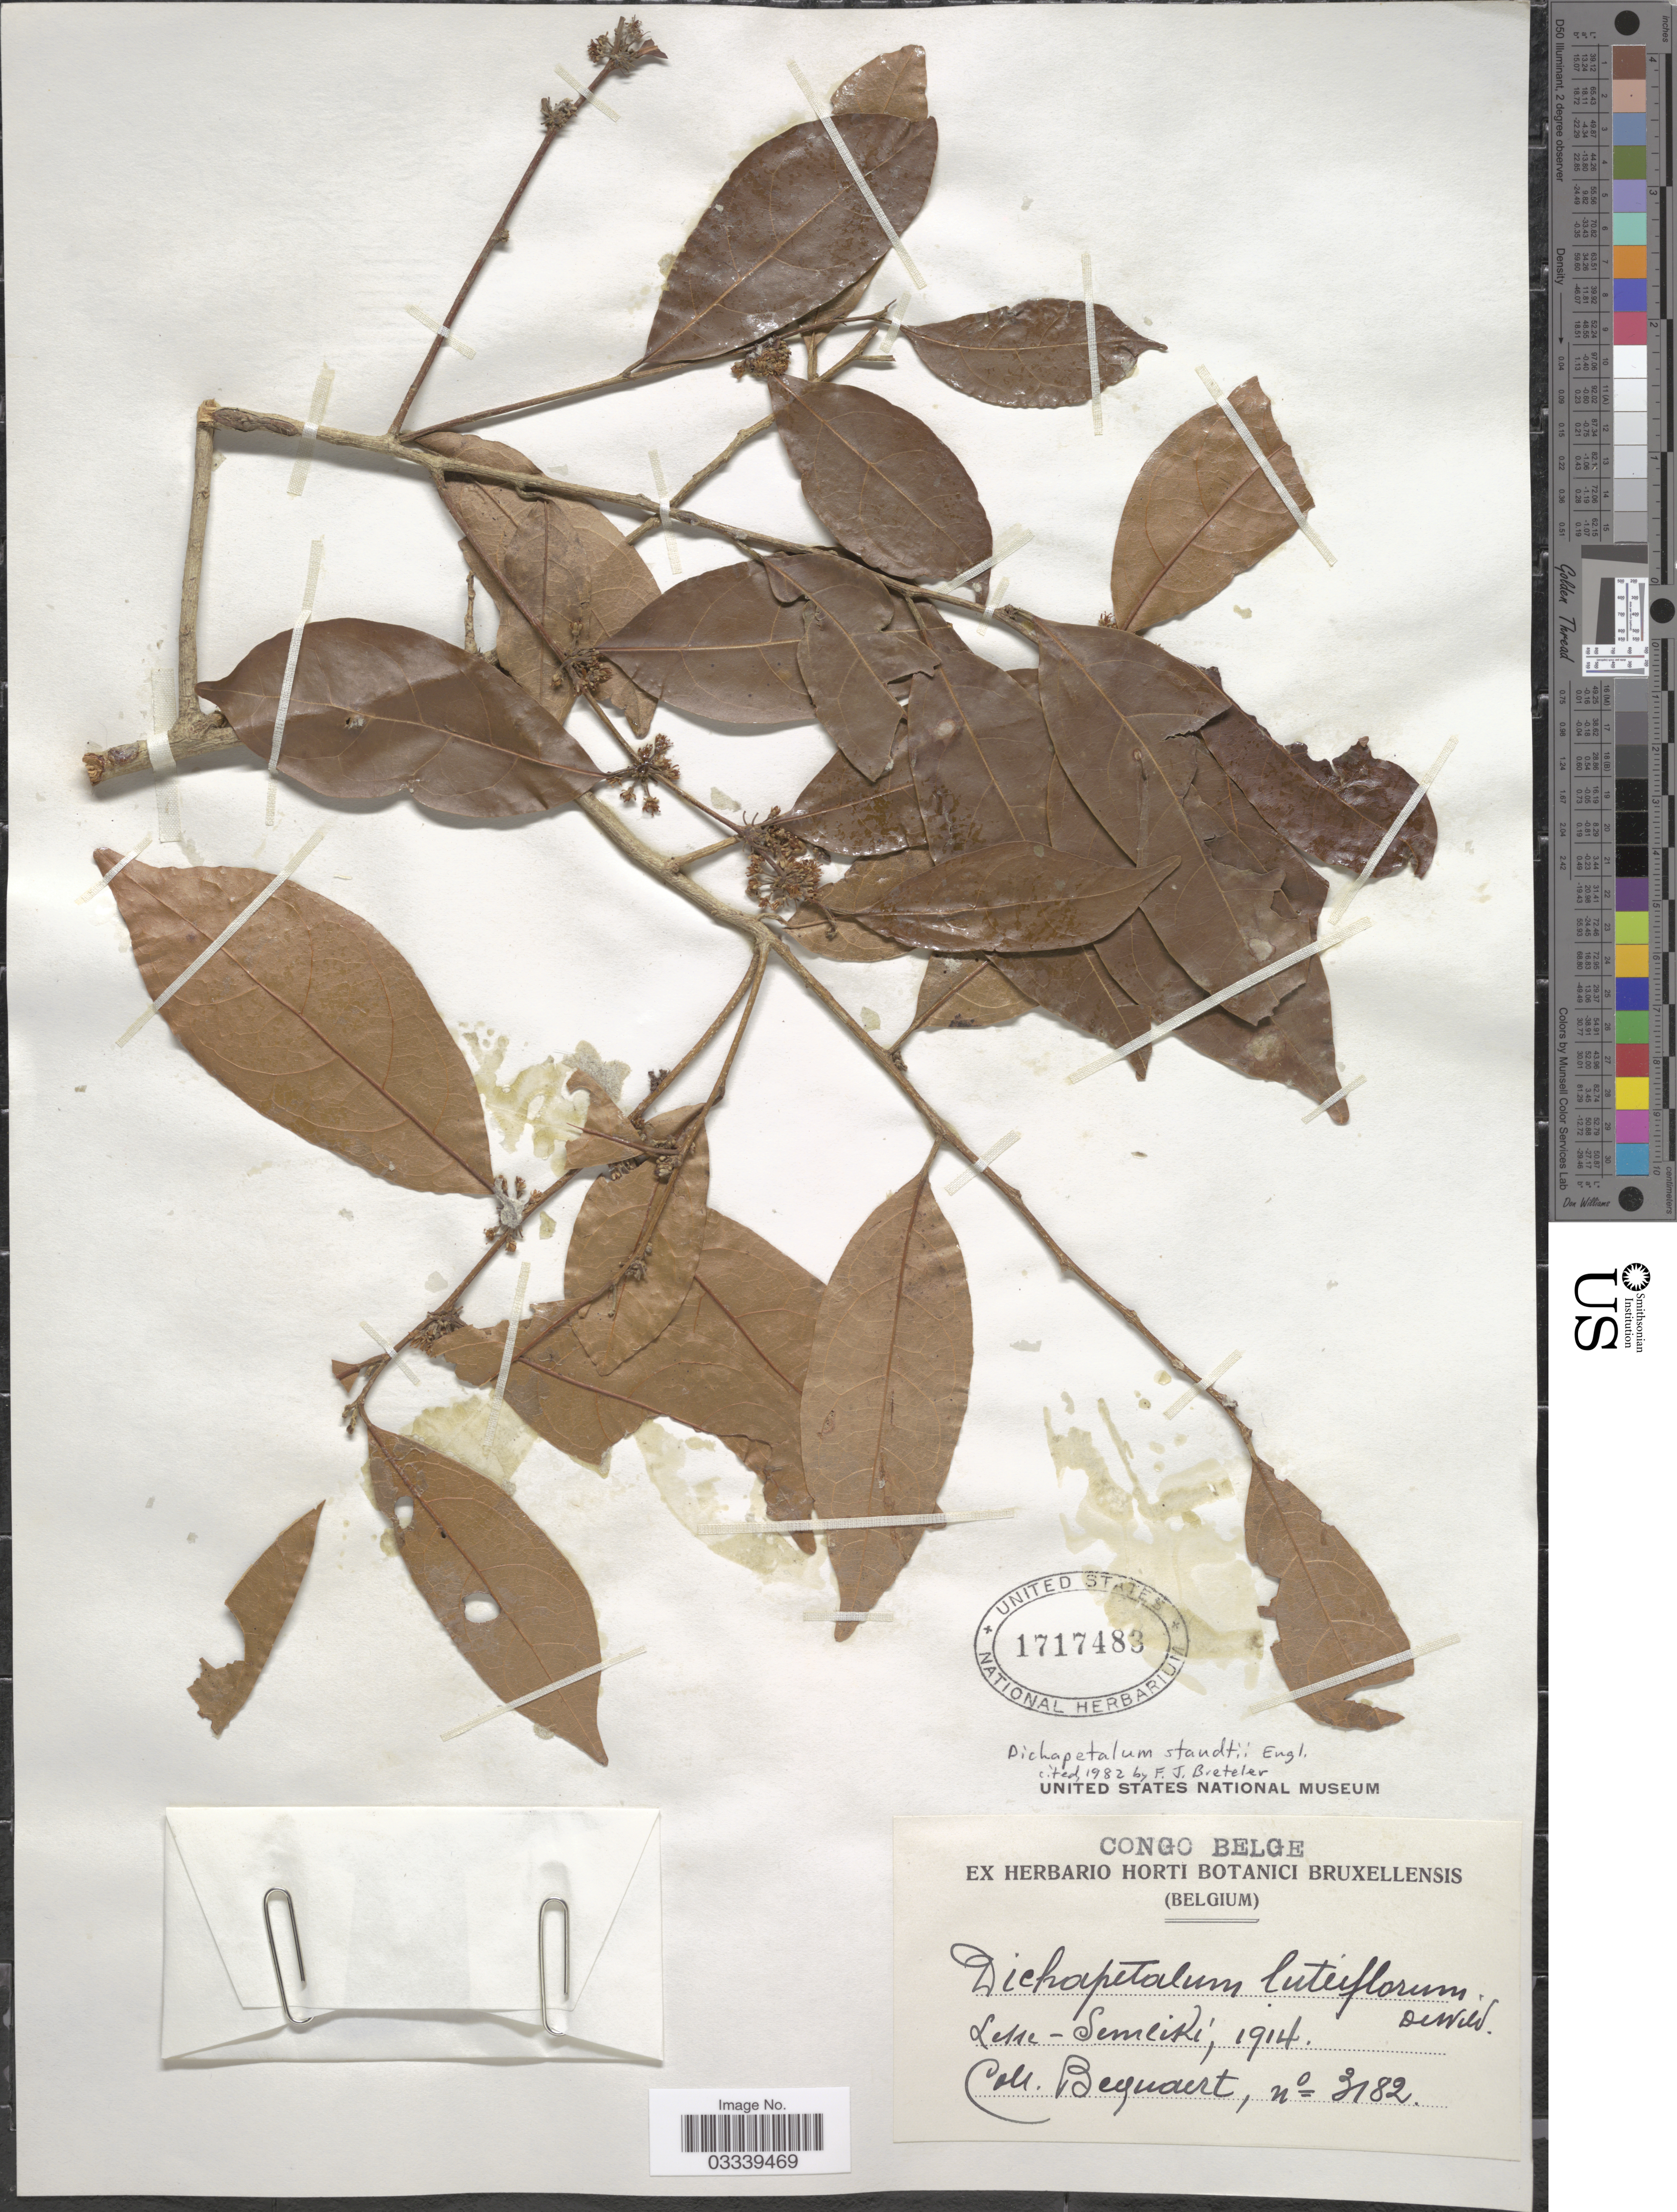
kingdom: Plantae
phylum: Tracheophyta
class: Magnoliopsida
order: Malpighiales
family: Dichapetalaceae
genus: Dichapetalum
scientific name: Dichapetalum staudtii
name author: Engl.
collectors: Bequaert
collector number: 3182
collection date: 1914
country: Congo, Democratic Republic of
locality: Congo Belge. Lesse-Semliki.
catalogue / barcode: US 1717483